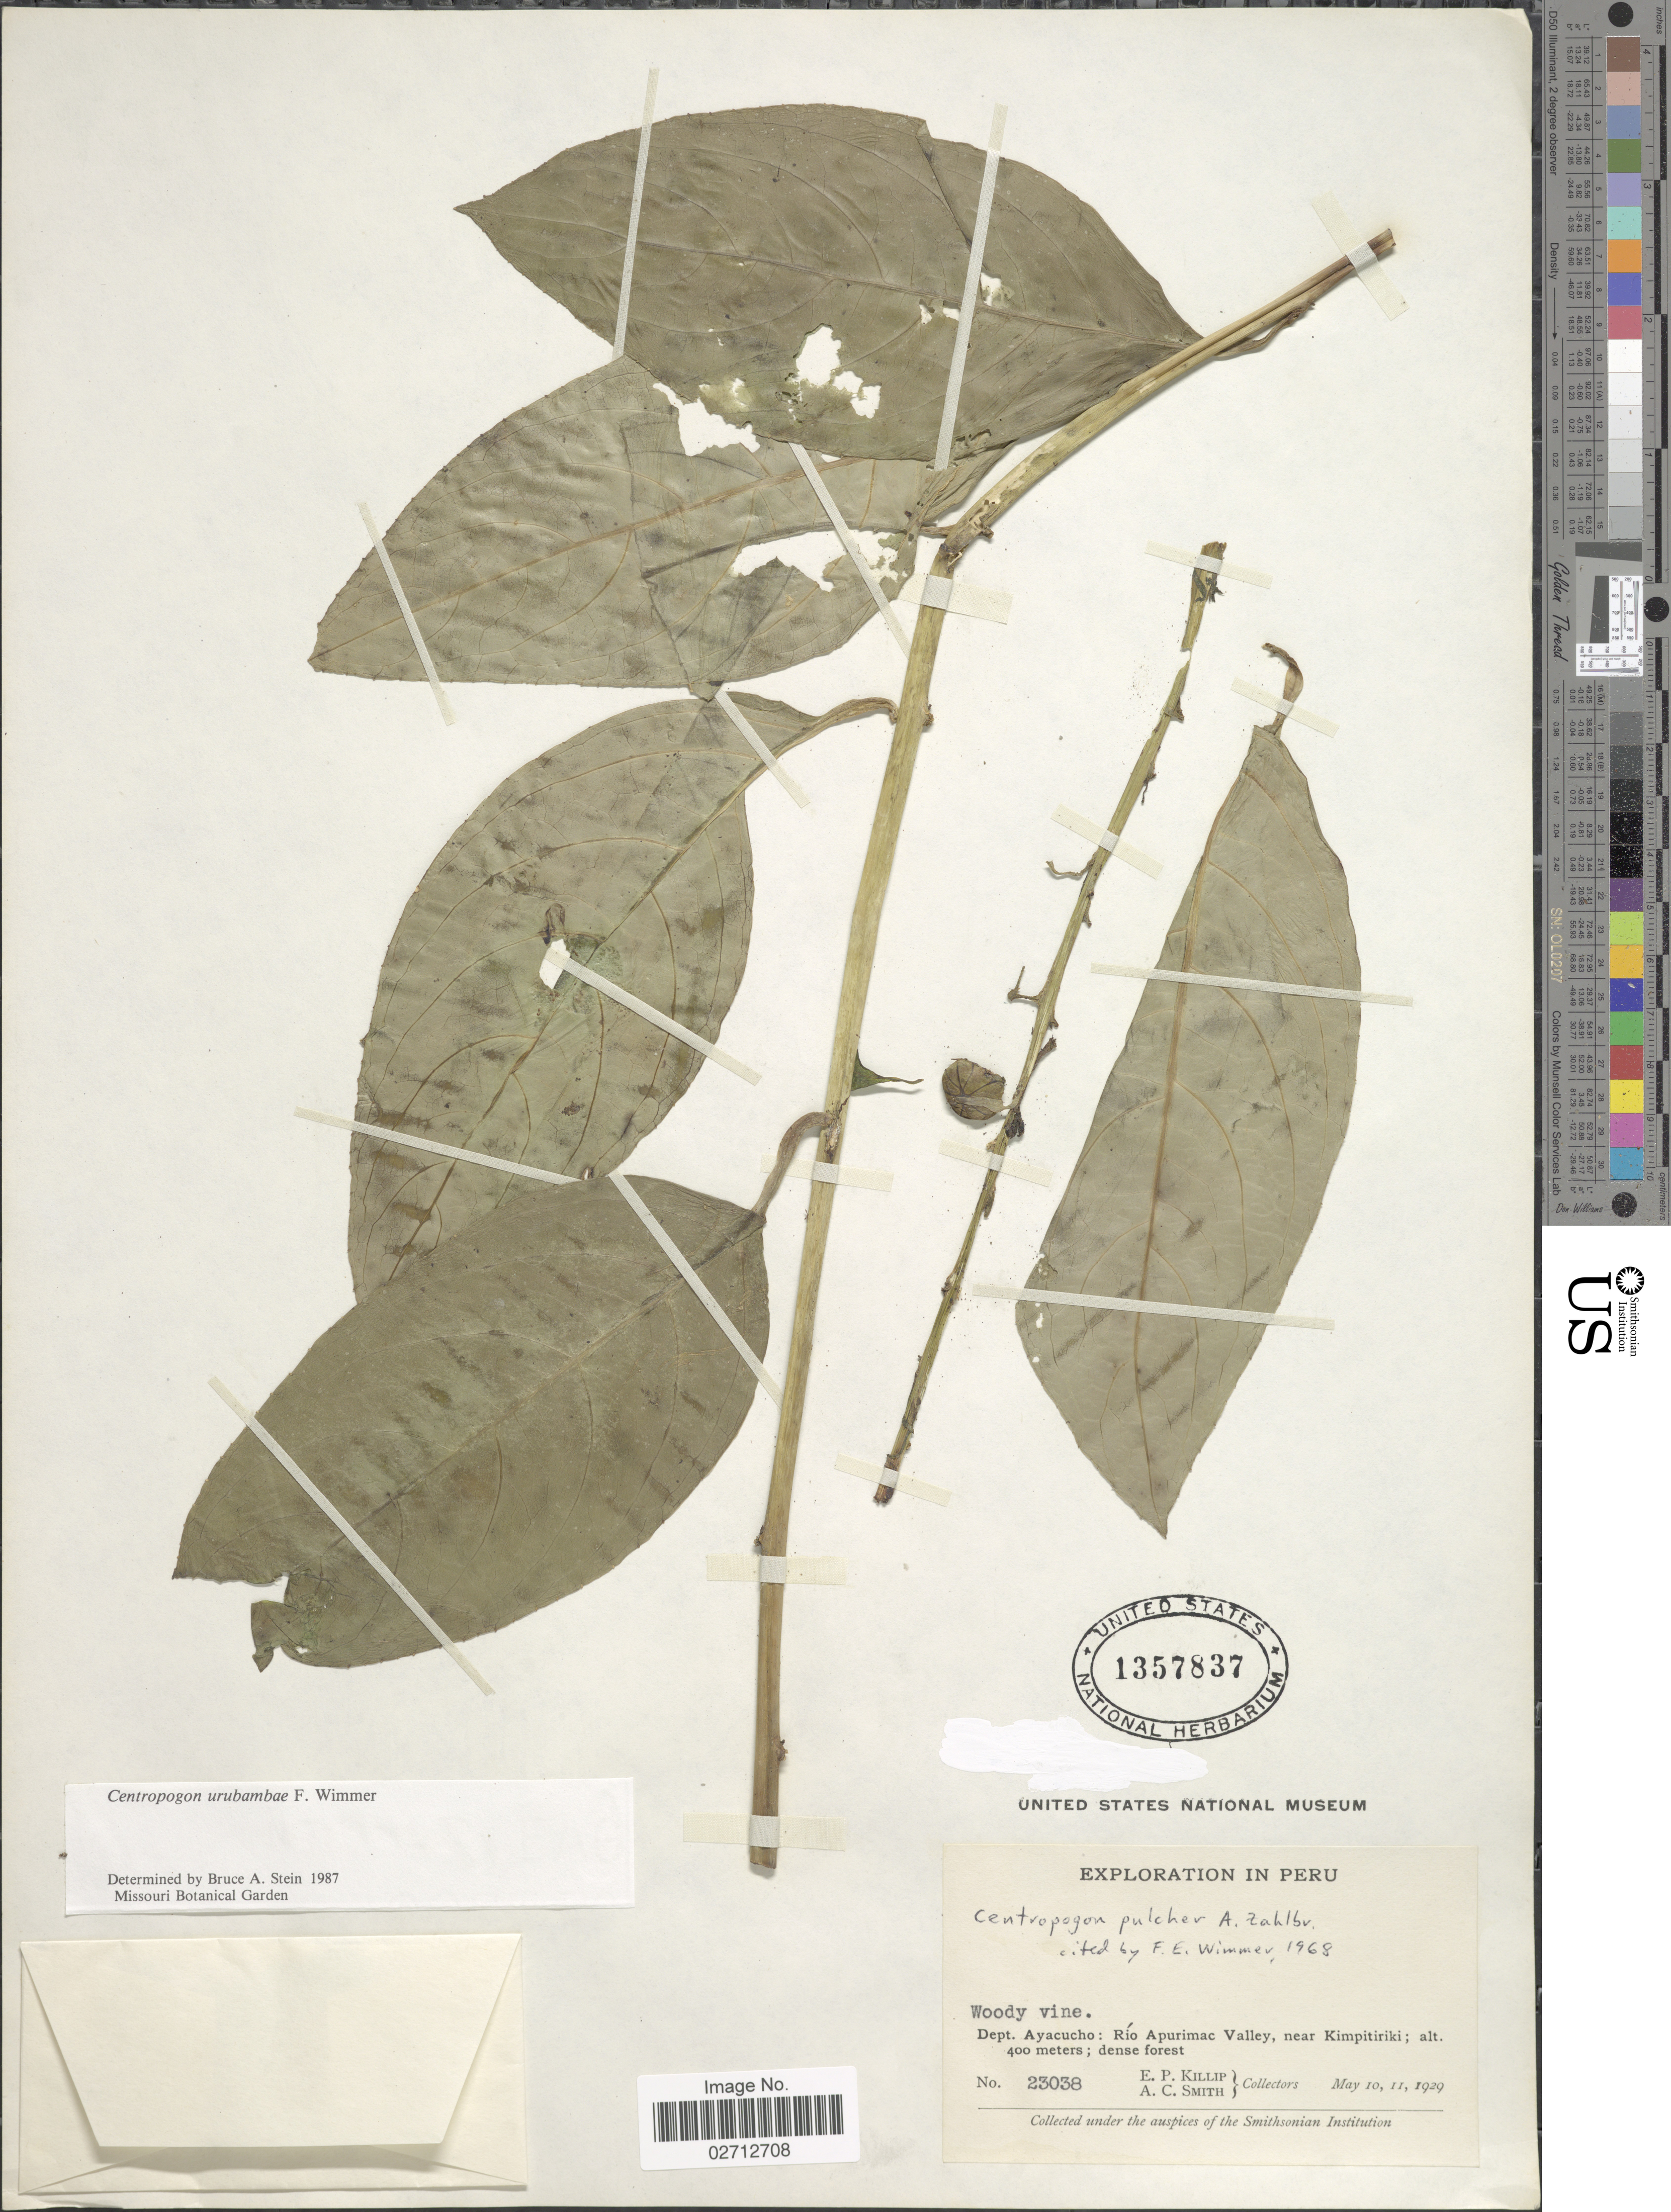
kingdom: Plantae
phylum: Tracheophyta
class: Magnoliopsida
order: Asterales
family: Campanulaceae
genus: Centropogon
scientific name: Centropogon urubambae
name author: E. Wimm.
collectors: E. P. Killip & A. C. Smith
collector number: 23038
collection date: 1929-05-10/1929-05-11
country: Peru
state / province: Ayacucho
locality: Rio Apurimac Valley, near Kimpitiriki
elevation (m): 400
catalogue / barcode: US 1357837